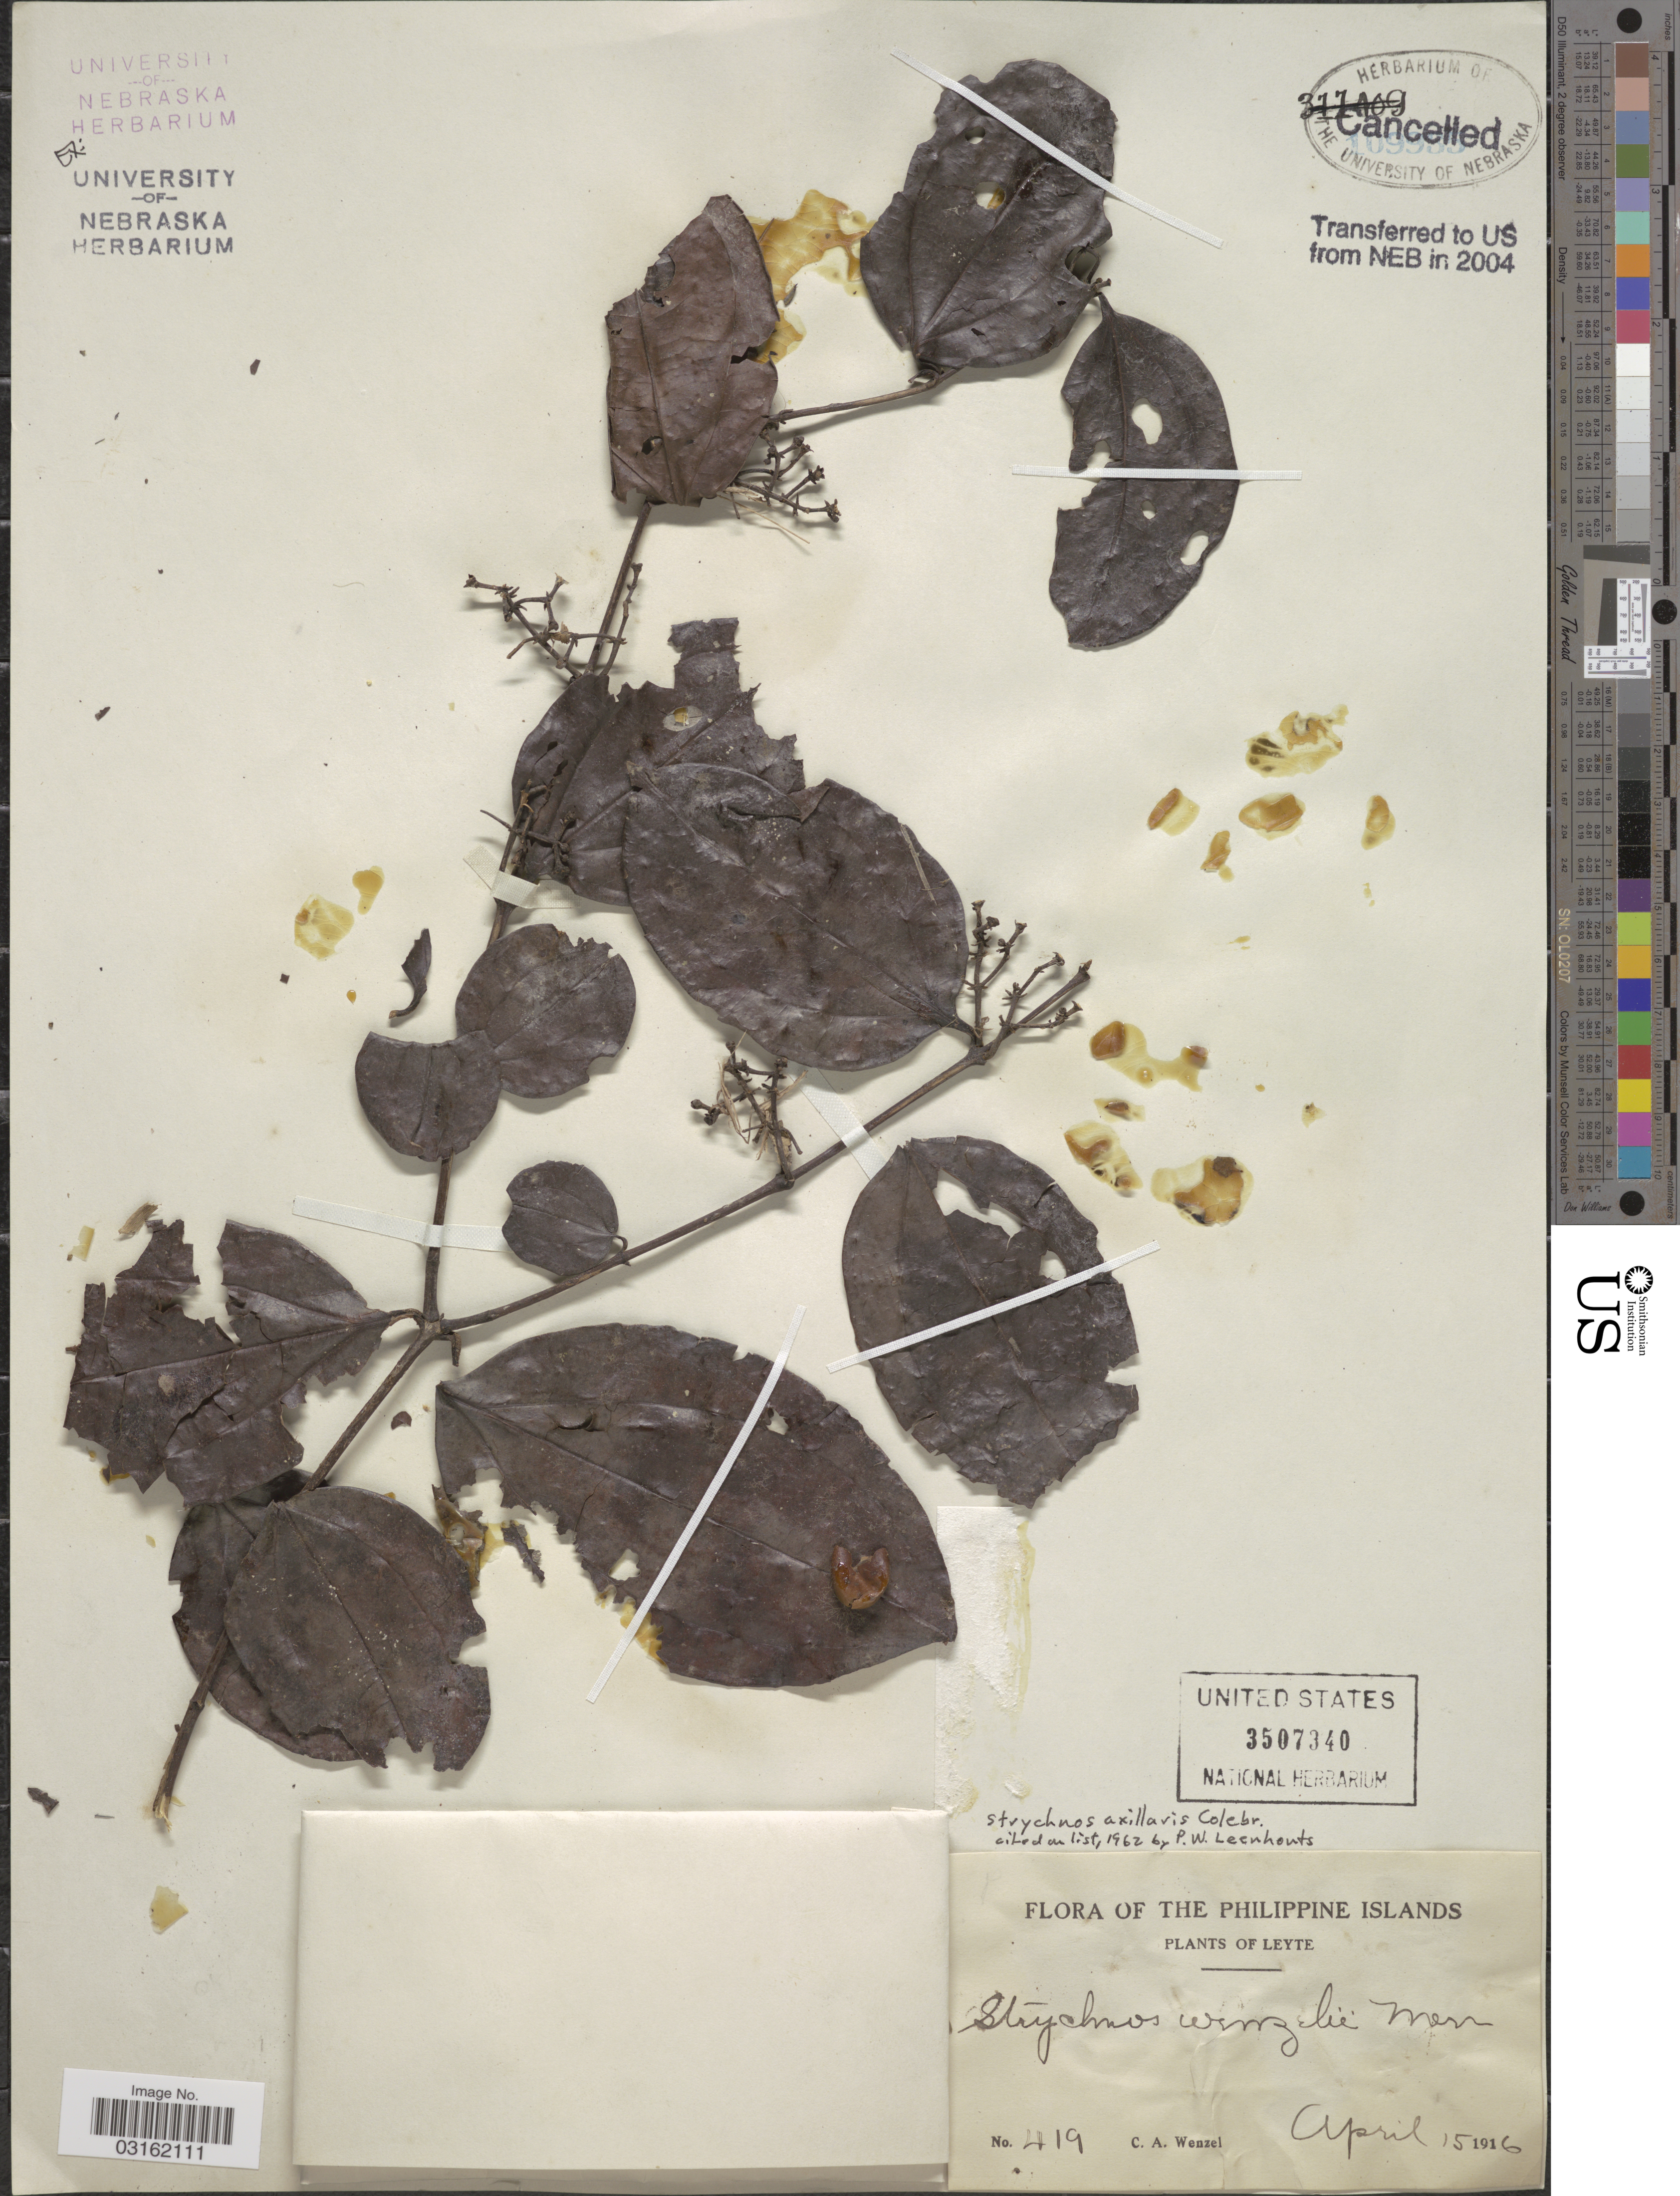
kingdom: Plantae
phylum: Tracheophyta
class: Magnoliopsida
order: Gentianales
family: Loganiaceae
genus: Strychnos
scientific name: Strychnos axillaris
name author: Colebr.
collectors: C. Wenzel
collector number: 419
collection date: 1916-04-15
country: Philippines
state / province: Eastern Visayas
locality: The Philippine Islands, Leyte.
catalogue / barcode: US 3507340